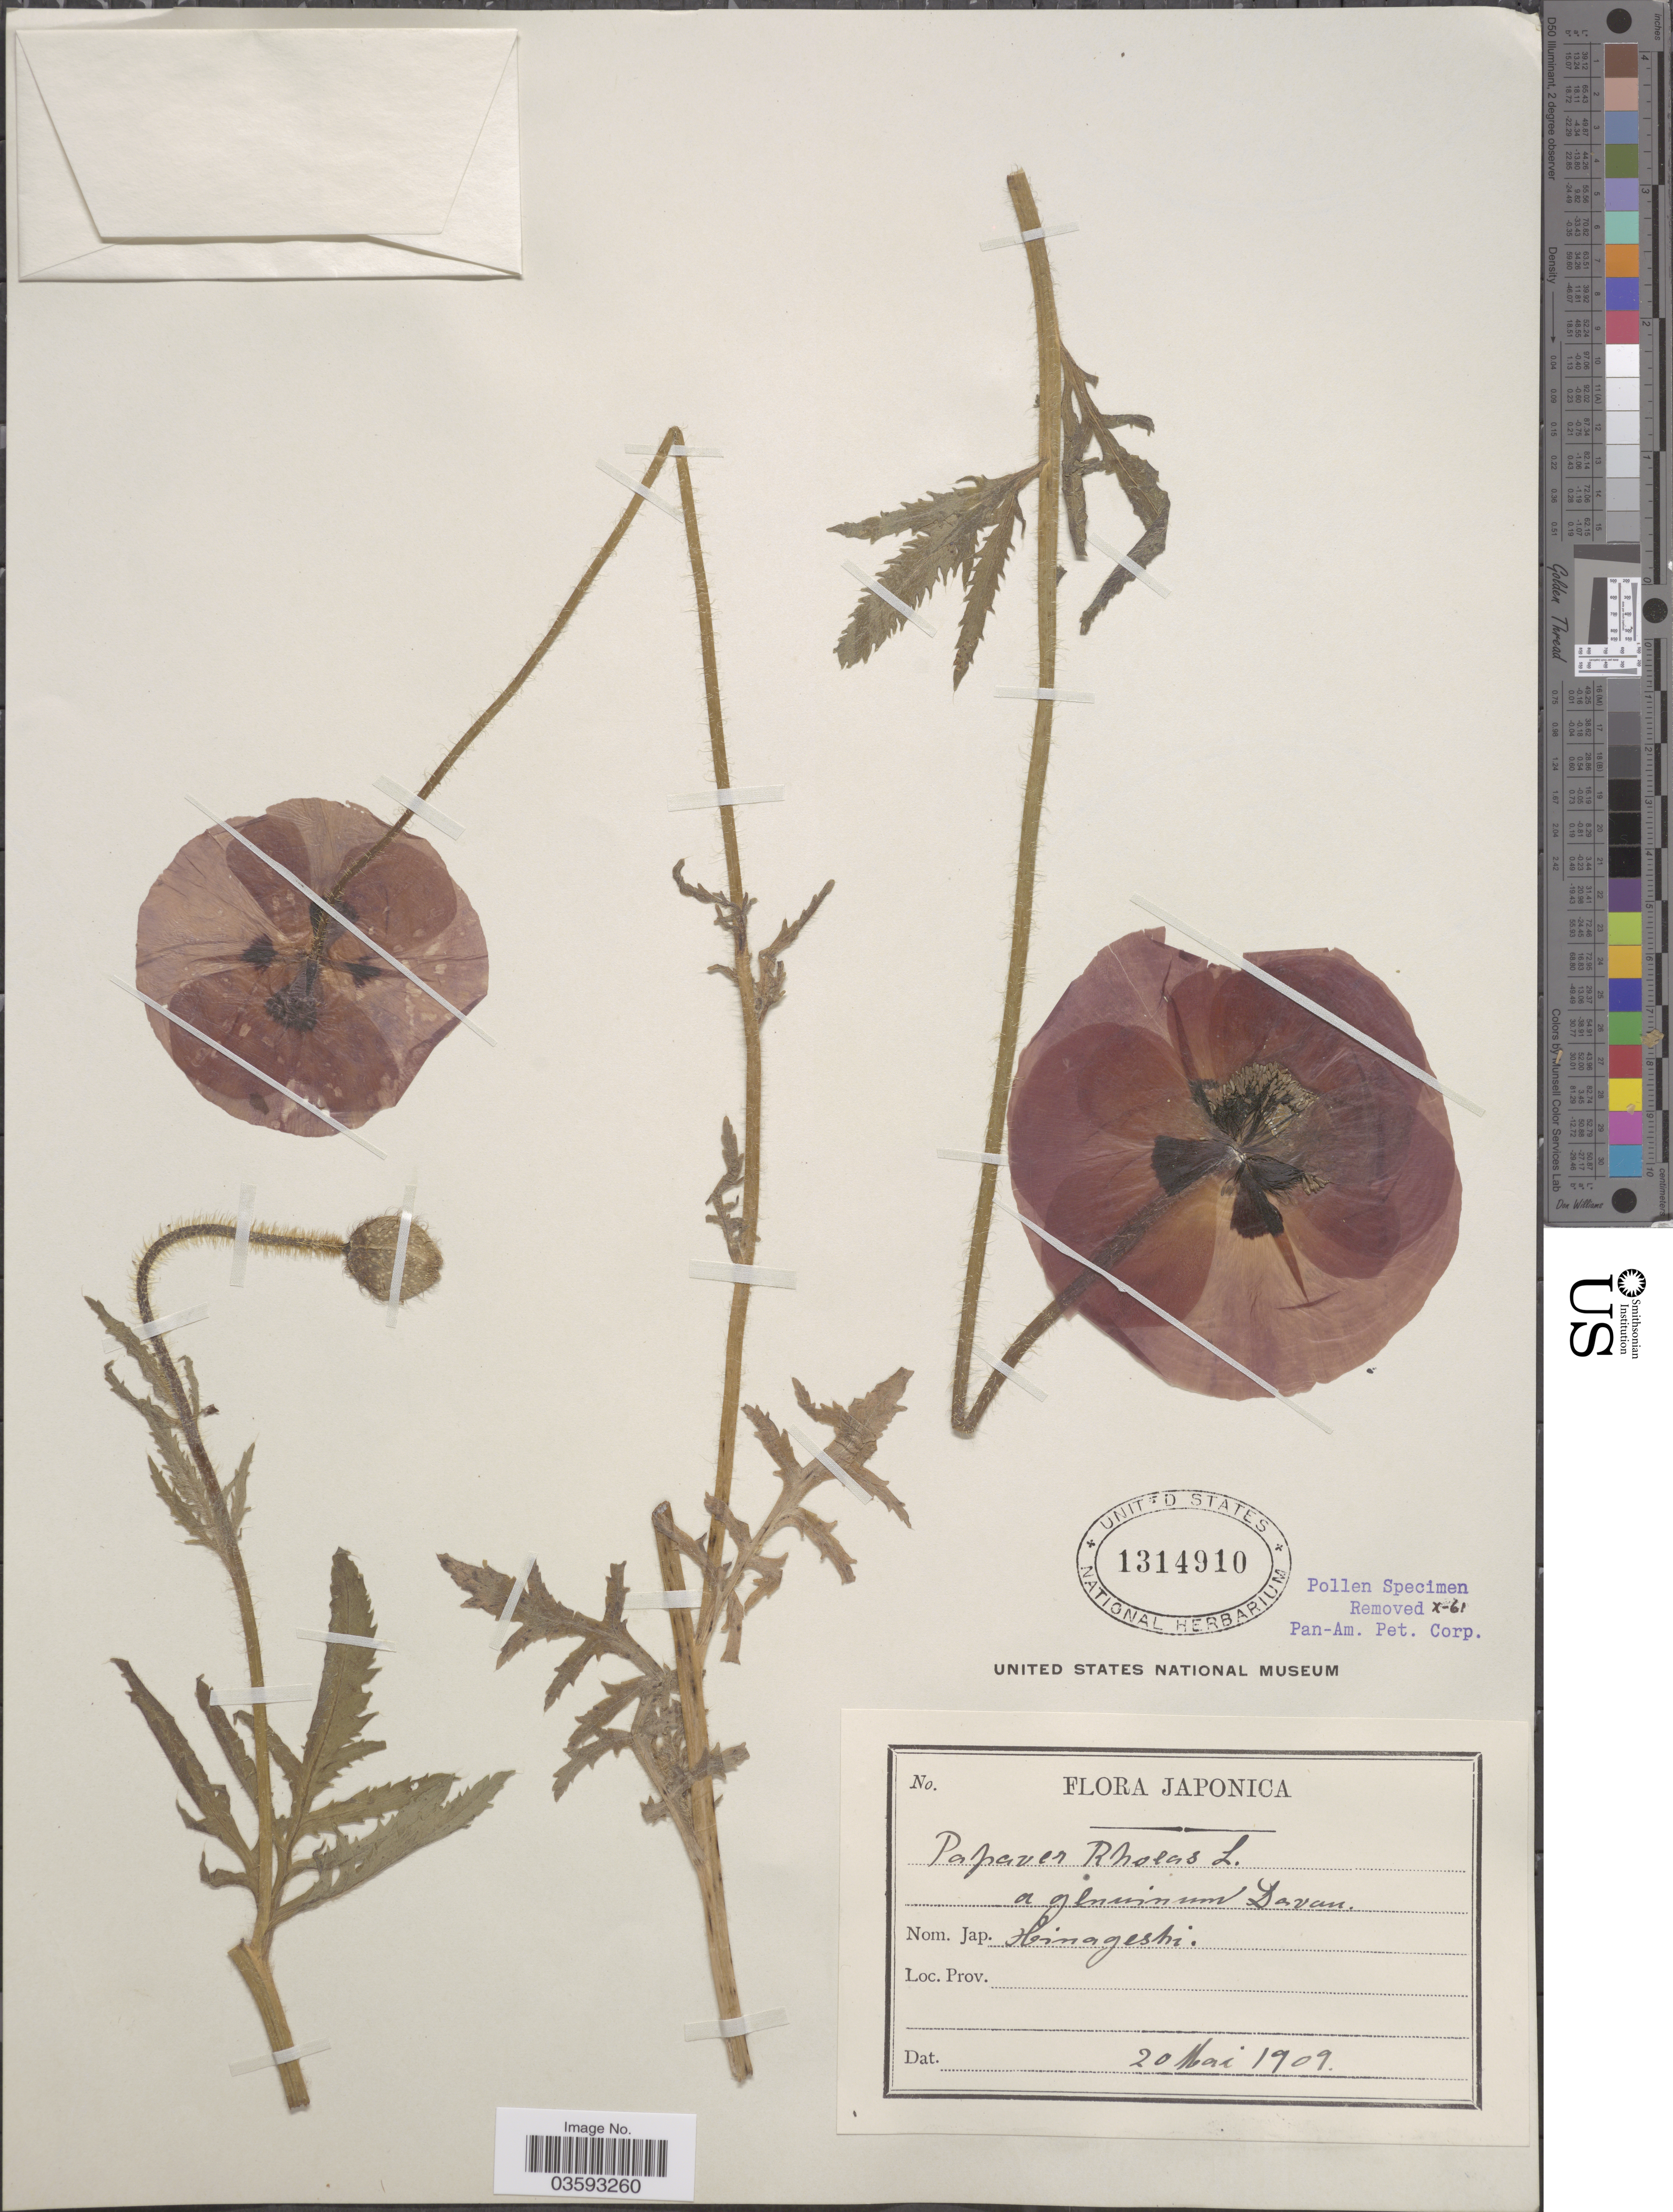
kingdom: Plantae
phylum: Tracheophyta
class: Magnoliopsida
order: Ranunculales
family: Papaveraceae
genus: Papaver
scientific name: Papaver rhoeas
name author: L.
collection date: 1909-05-20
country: Japan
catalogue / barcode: US 1314910